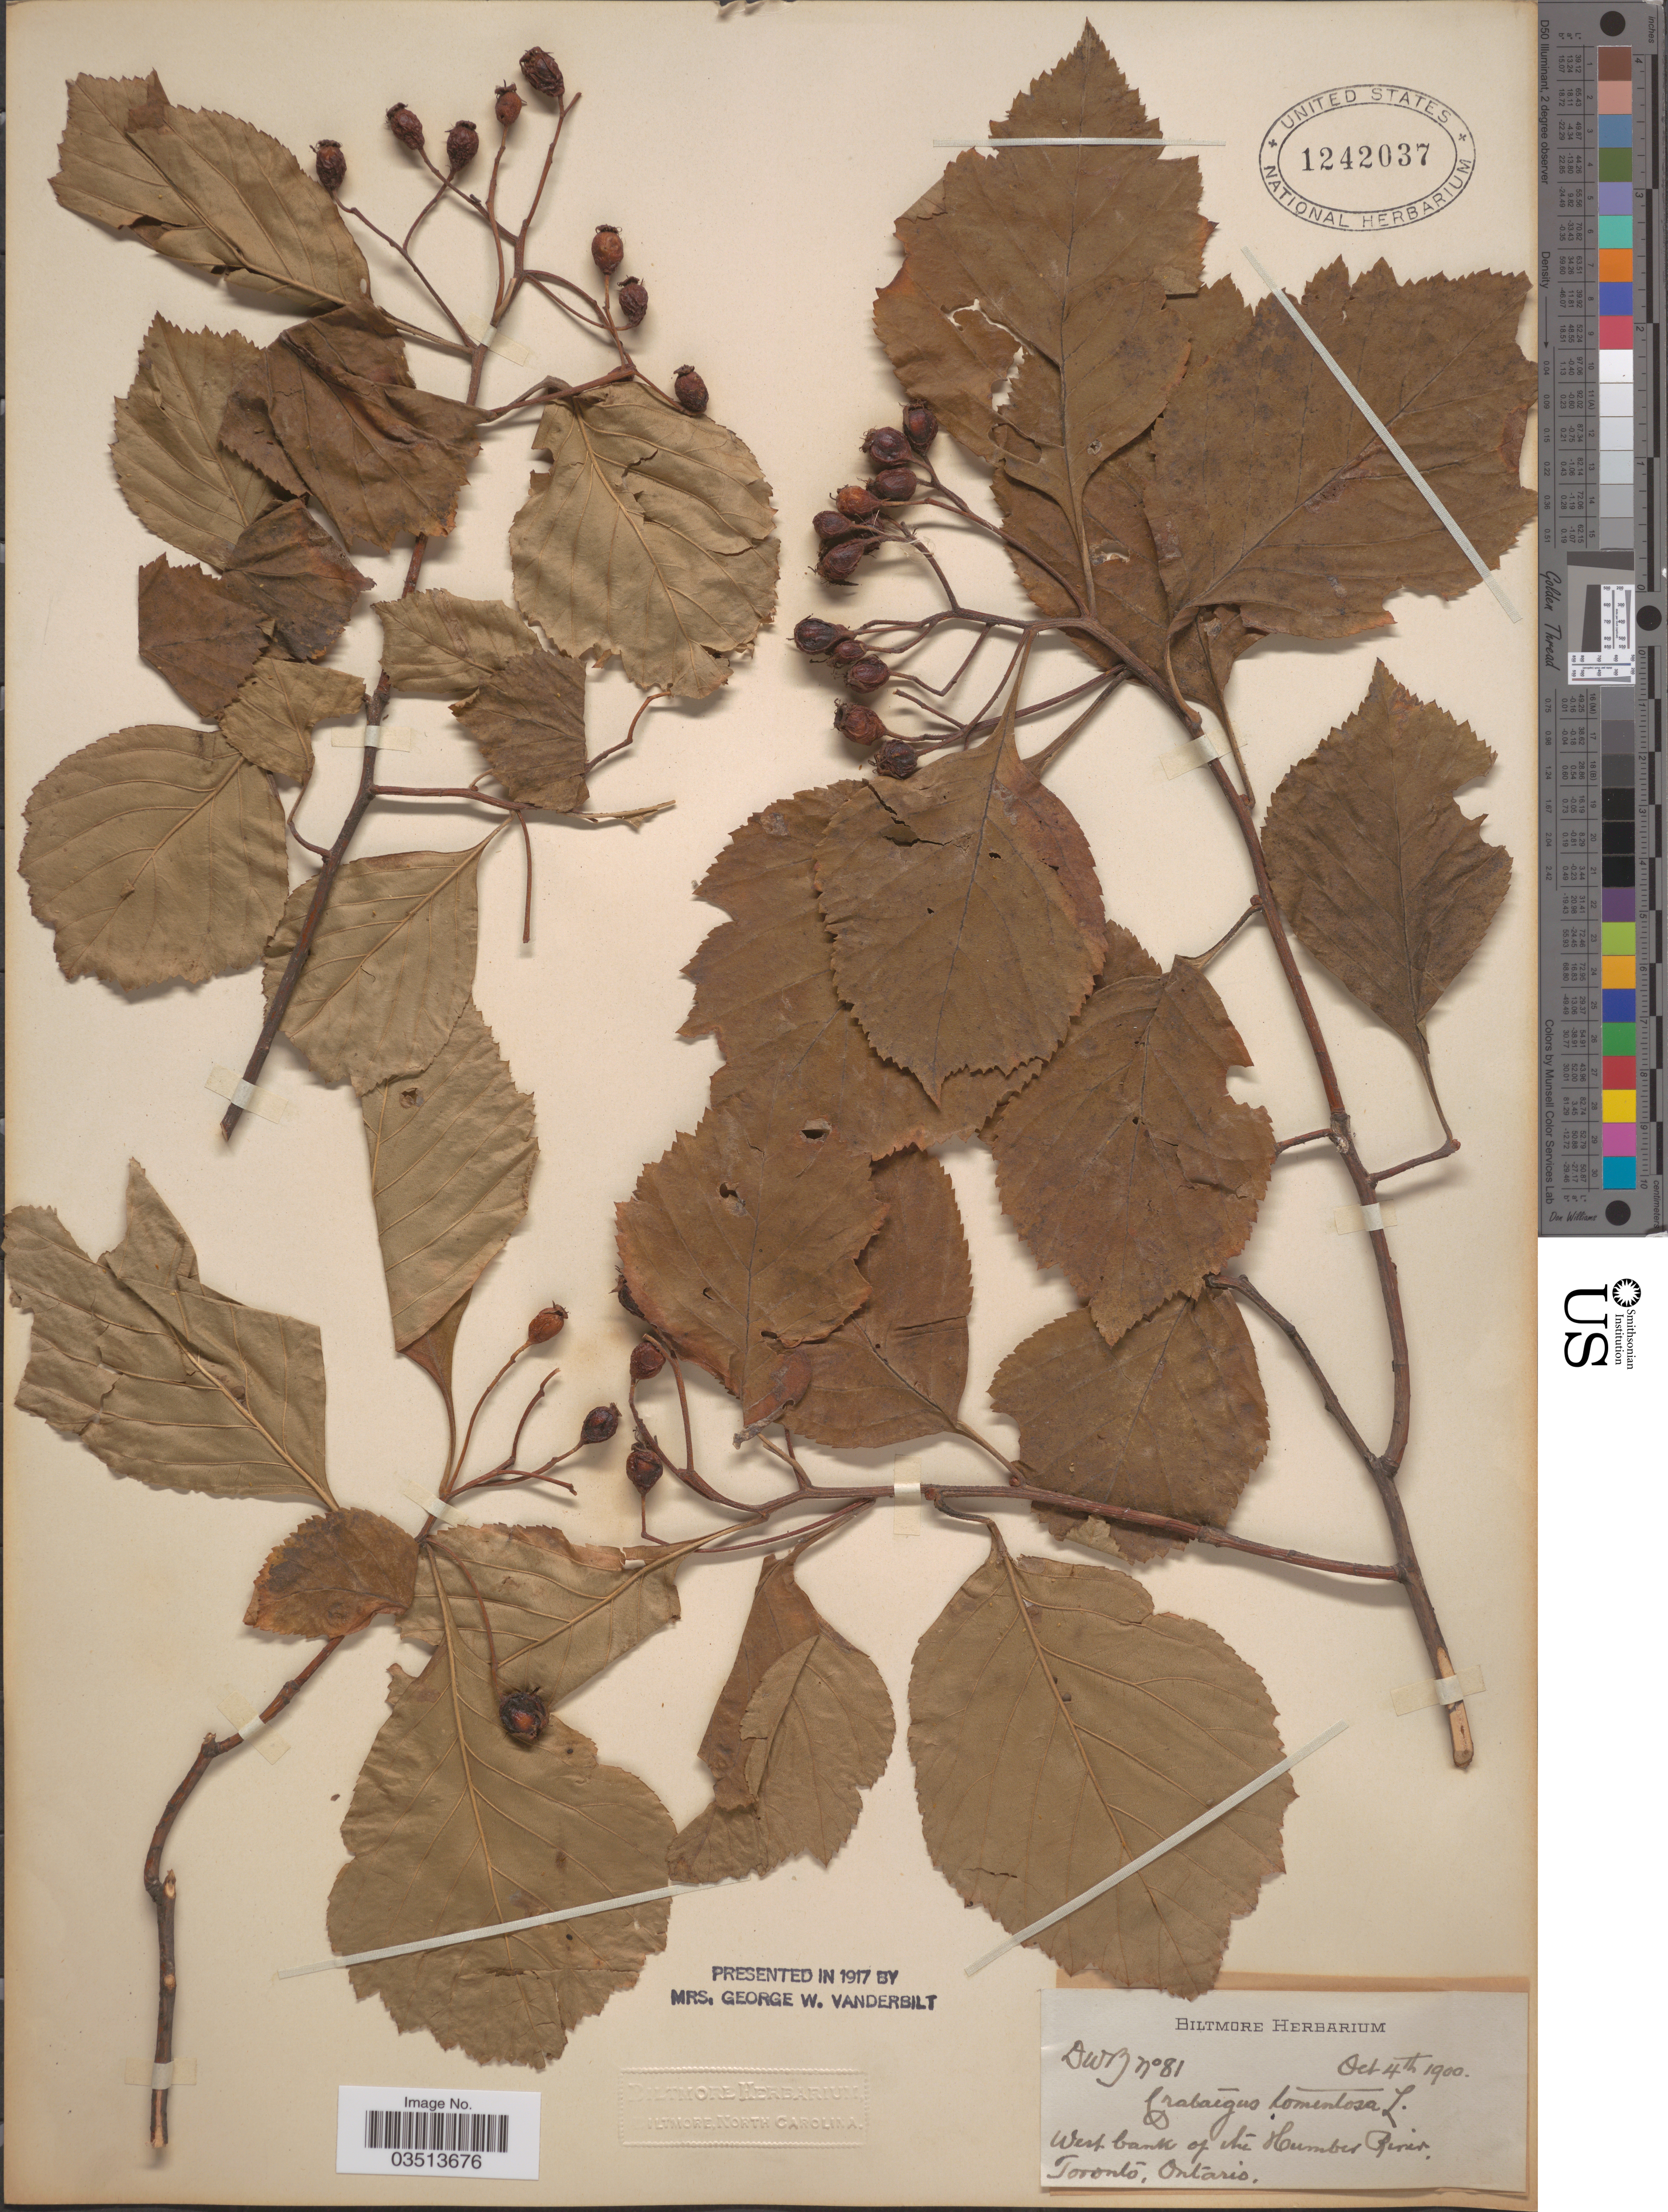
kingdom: Plantae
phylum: Tracheophyta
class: Magnoliopsida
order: Rosales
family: Rosaceae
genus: Crataegus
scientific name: Crataegus calpodendron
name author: (Ehrh.) Medik.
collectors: D. W. B.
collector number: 81?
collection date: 1900-10-04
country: Canada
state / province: Ontario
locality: West bank of the Humber River. Toronto.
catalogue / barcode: US 1242037